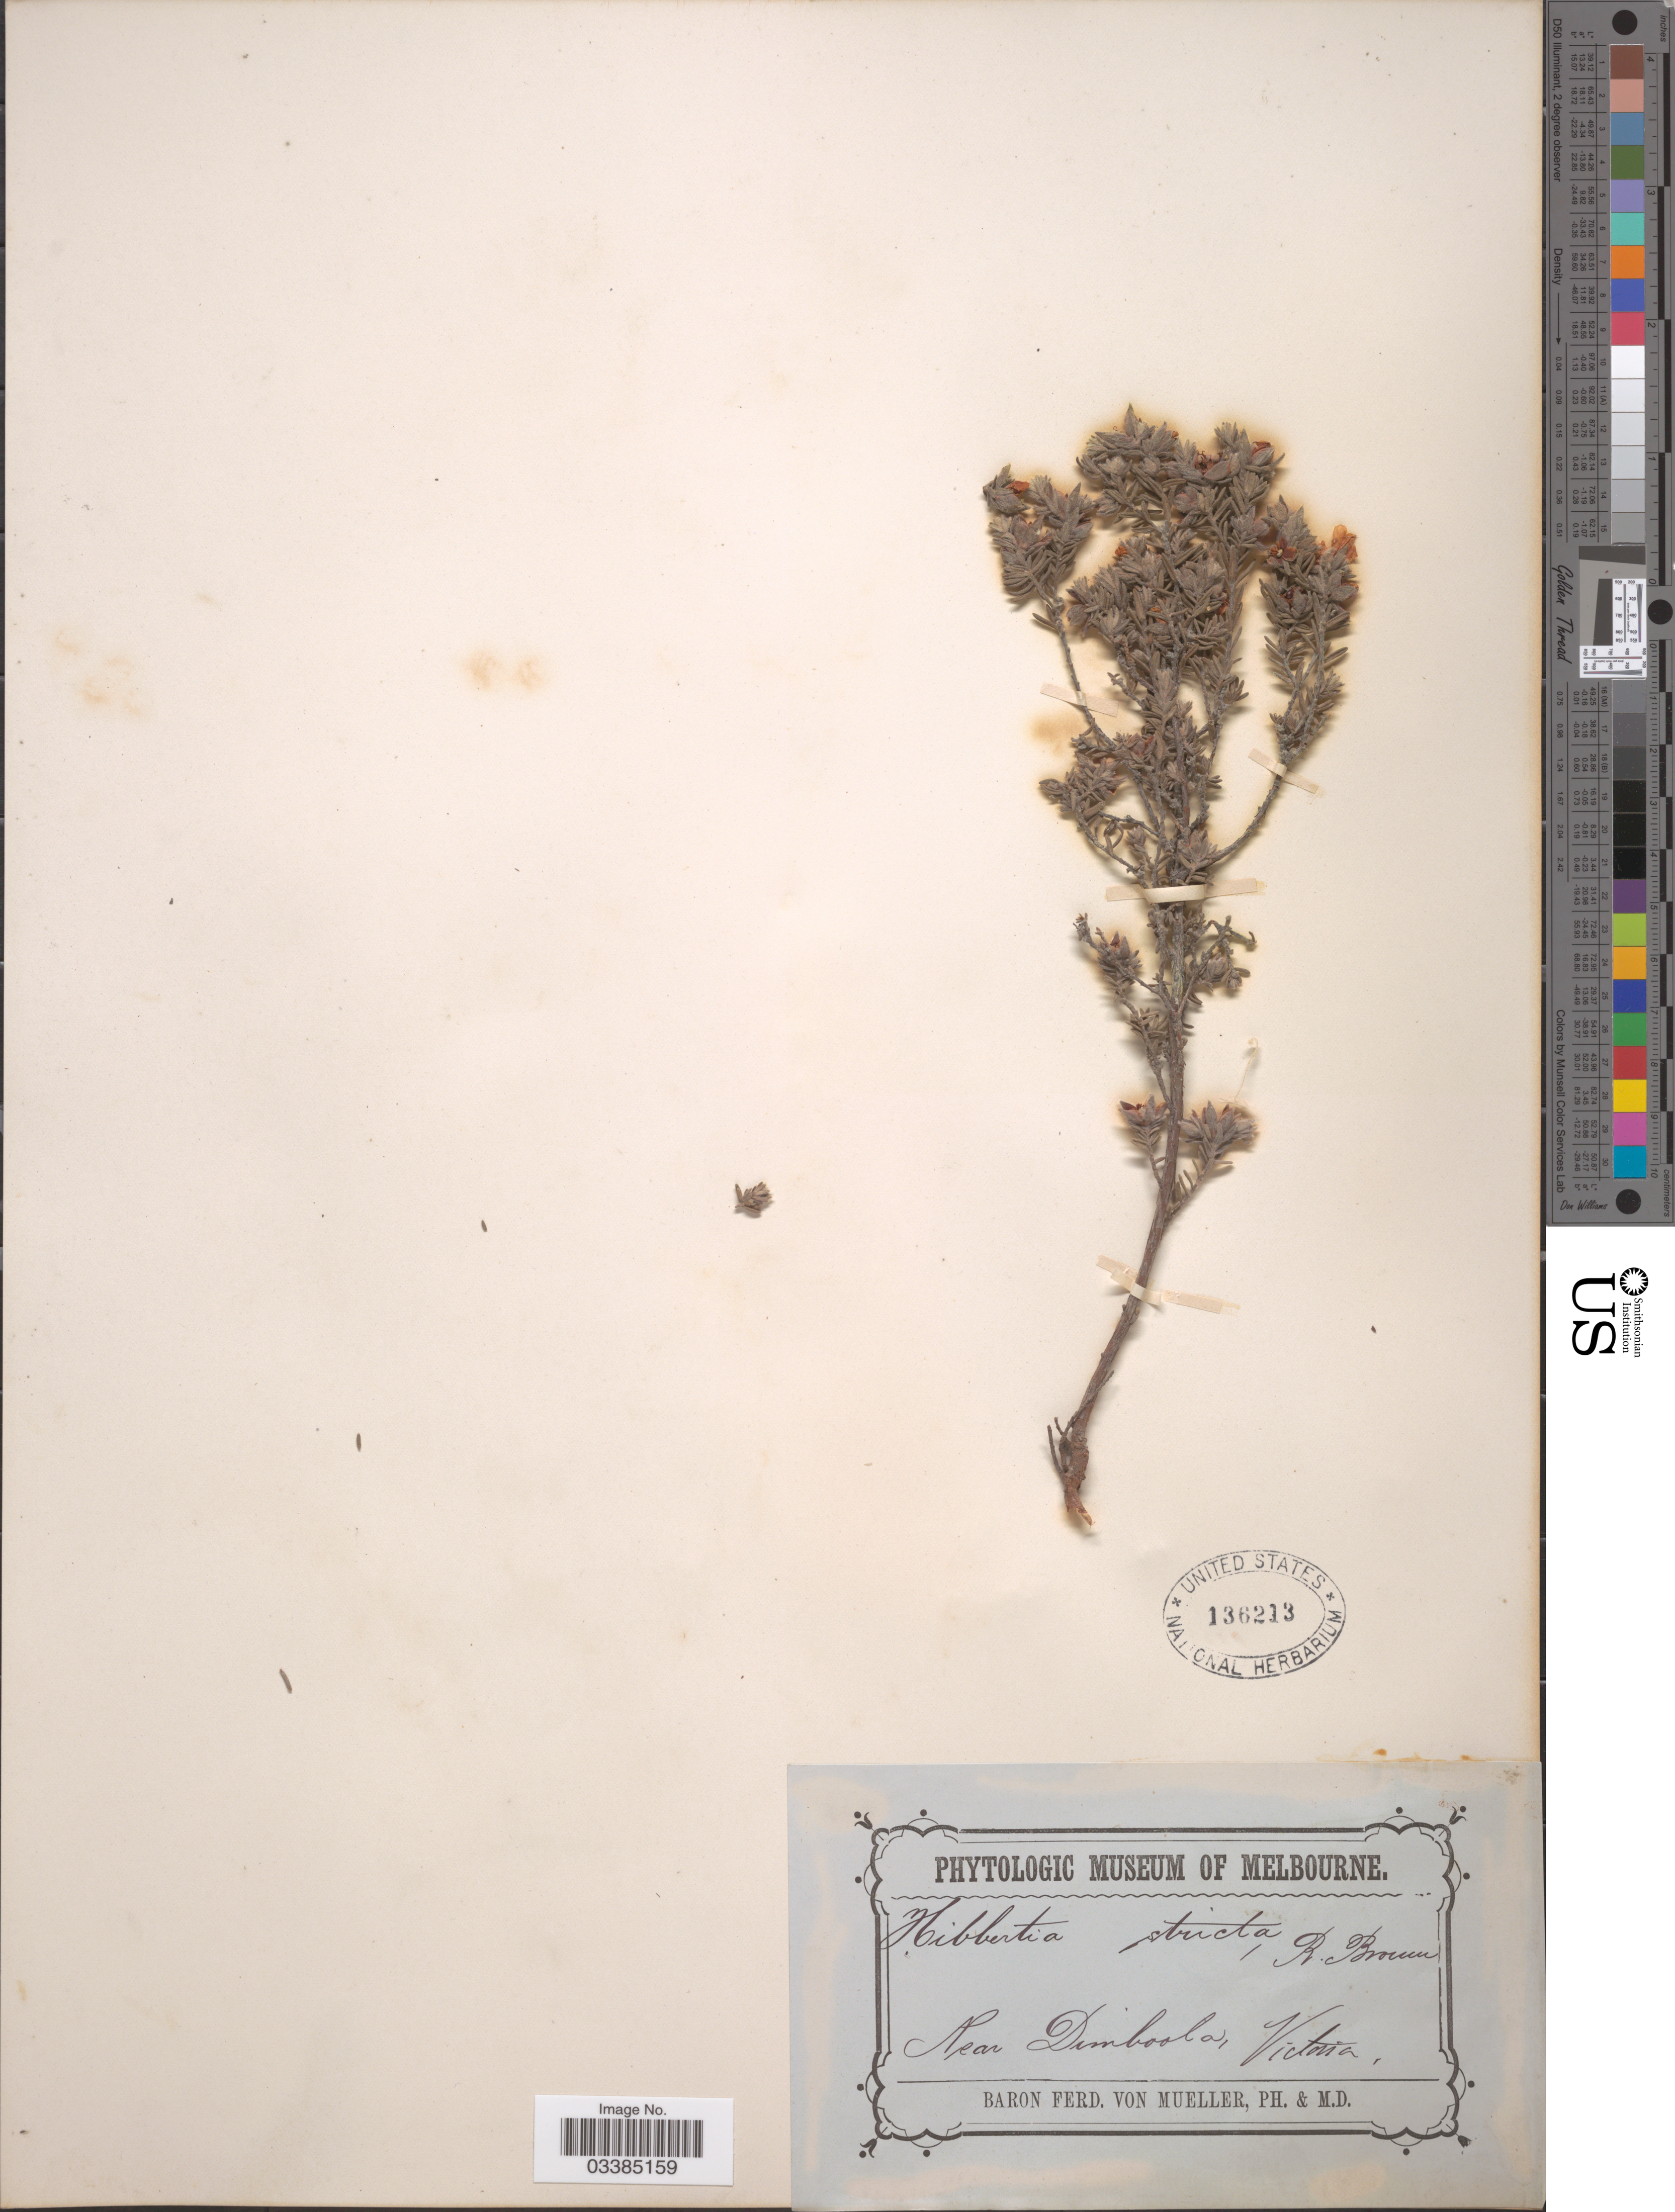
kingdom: Plantae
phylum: Tracheophyta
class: Magnoliopsida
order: Dilleniales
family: Dilleniaceae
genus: Hibbertia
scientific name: Hibbertia stricta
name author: R. Br. ex DC.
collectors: F. Mueller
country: Australia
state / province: Victoria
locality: Near Dimboola, Victoria.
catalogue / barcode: US 136213